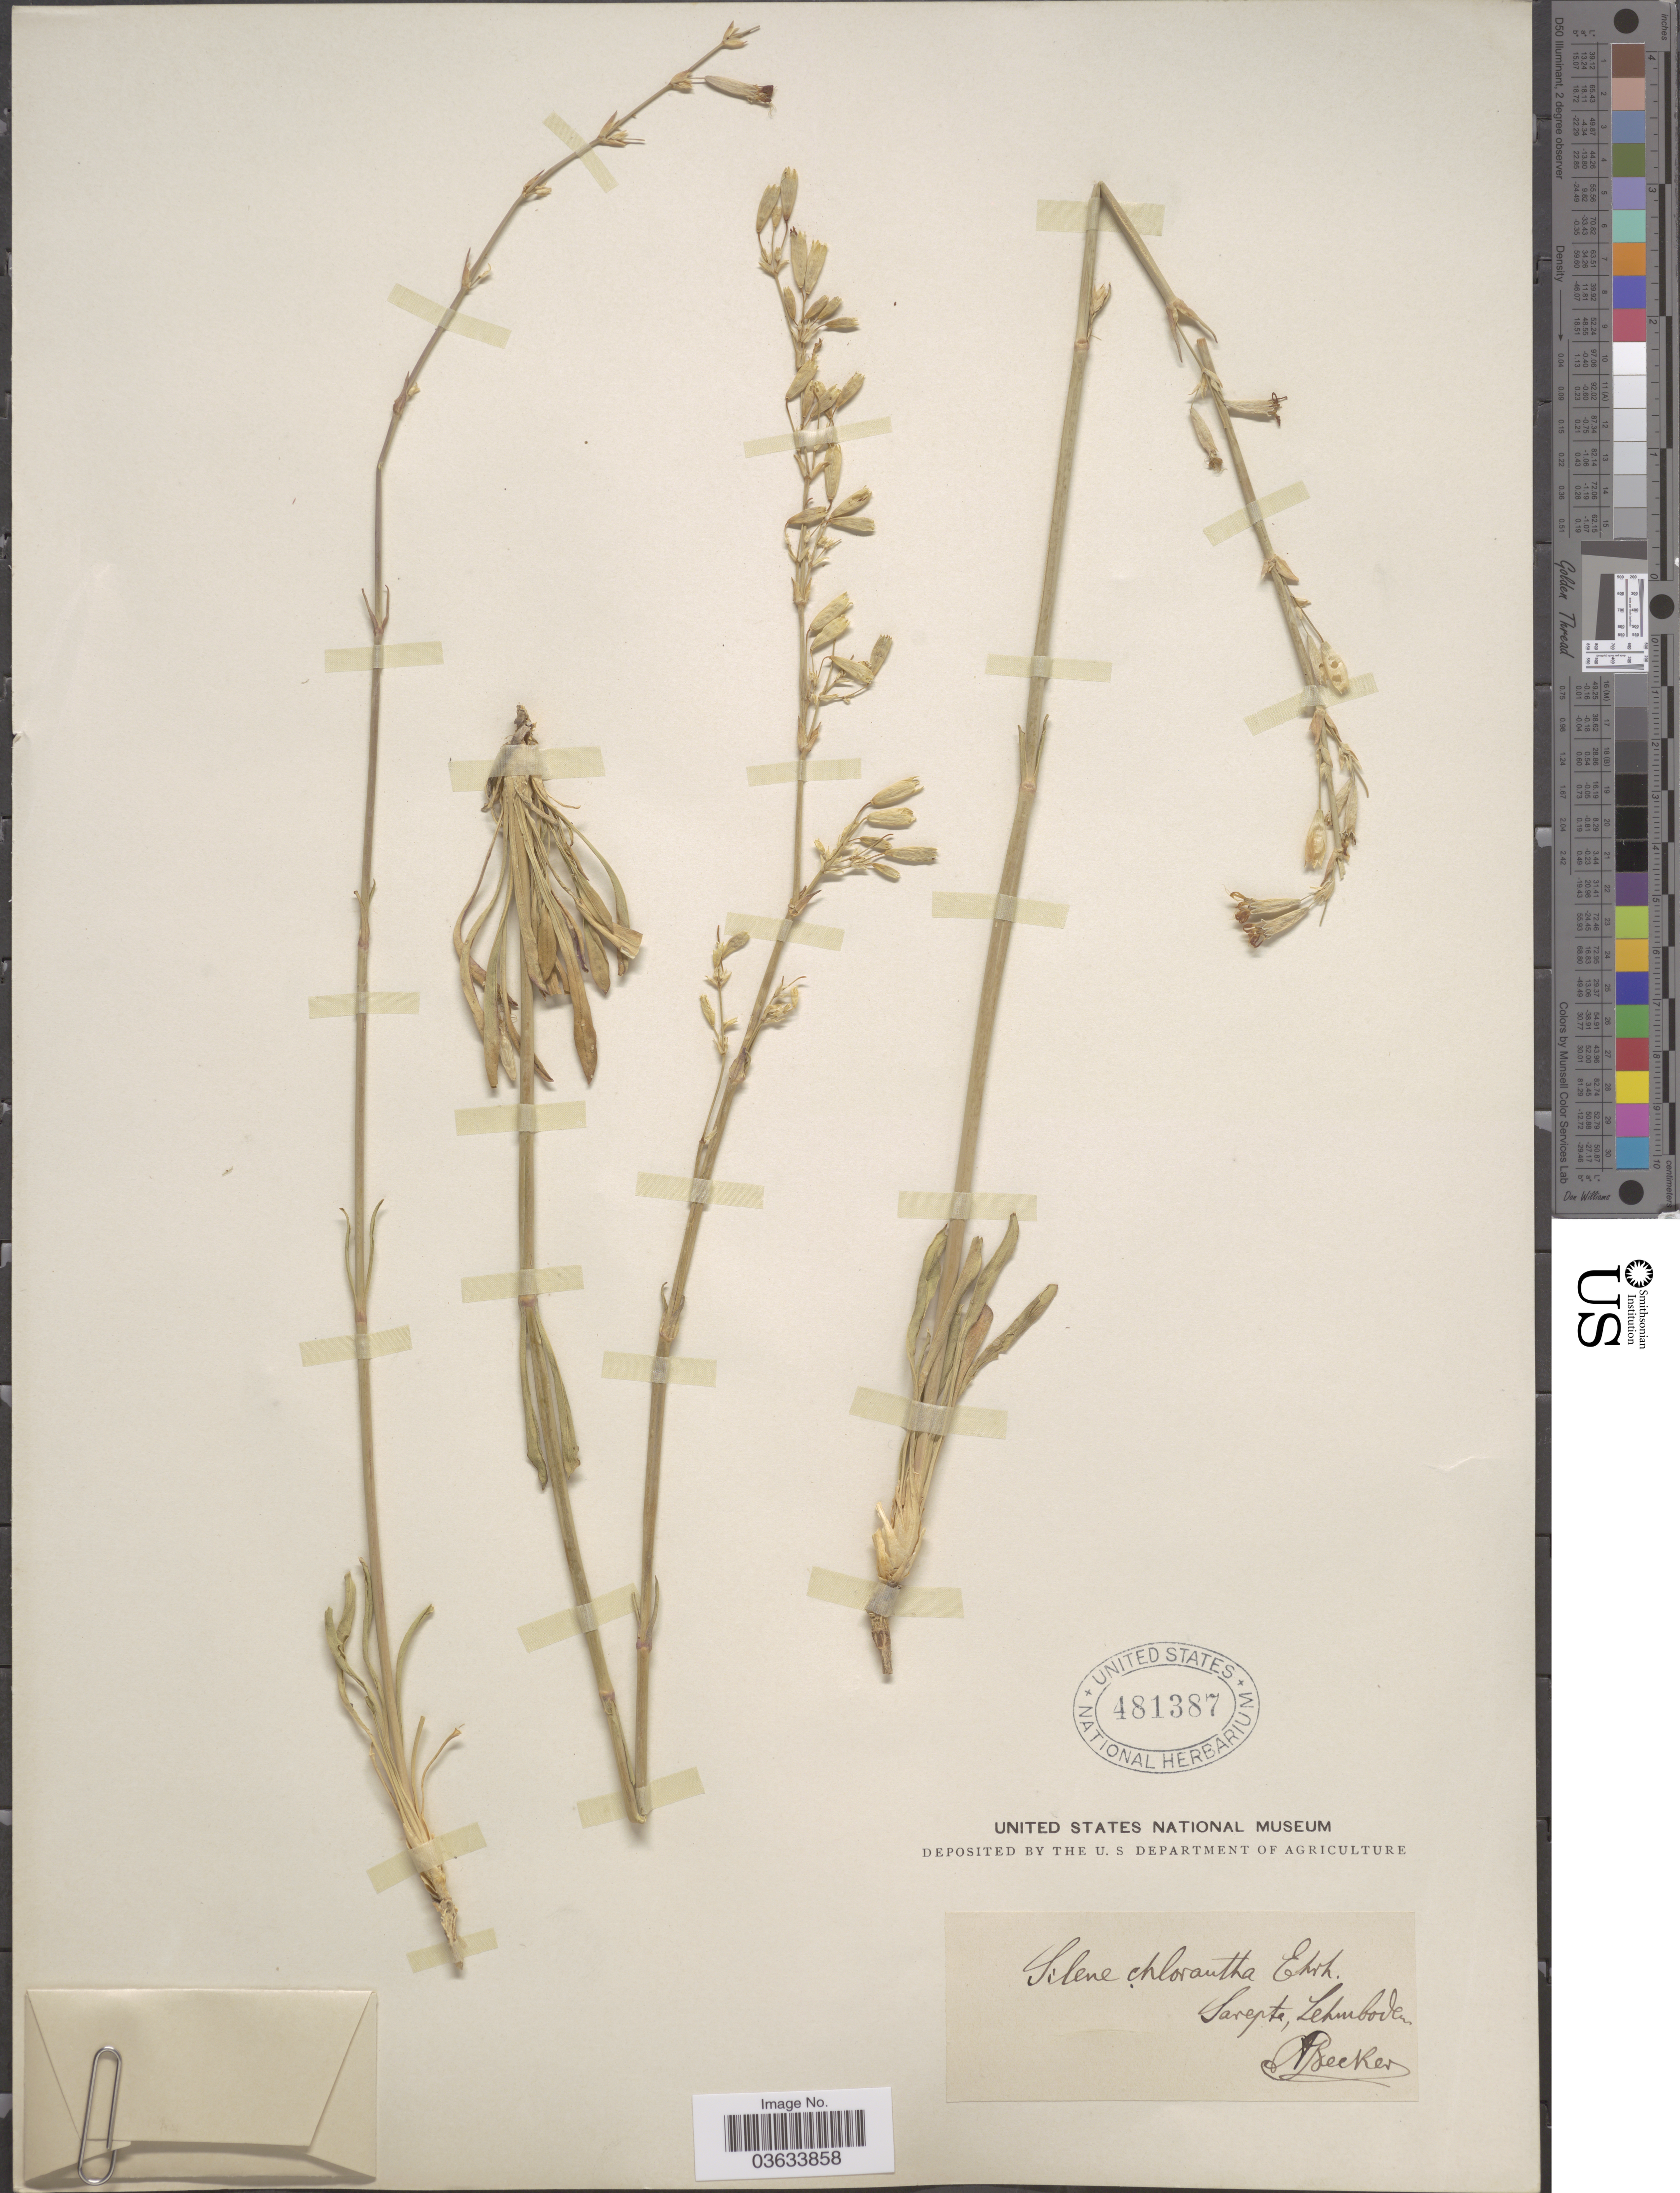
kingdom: Plantae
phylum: Tracheophyta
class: Magnoliopsida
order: Caryophyllales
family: Caryophyllaceae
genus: Silene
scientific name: Silene chlorantha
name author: (Willd.) Ehrh.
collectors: A. Becker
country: Russian Federation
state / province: Volgograd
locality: Sarepta. Lehmboden.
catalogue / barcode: US 481387